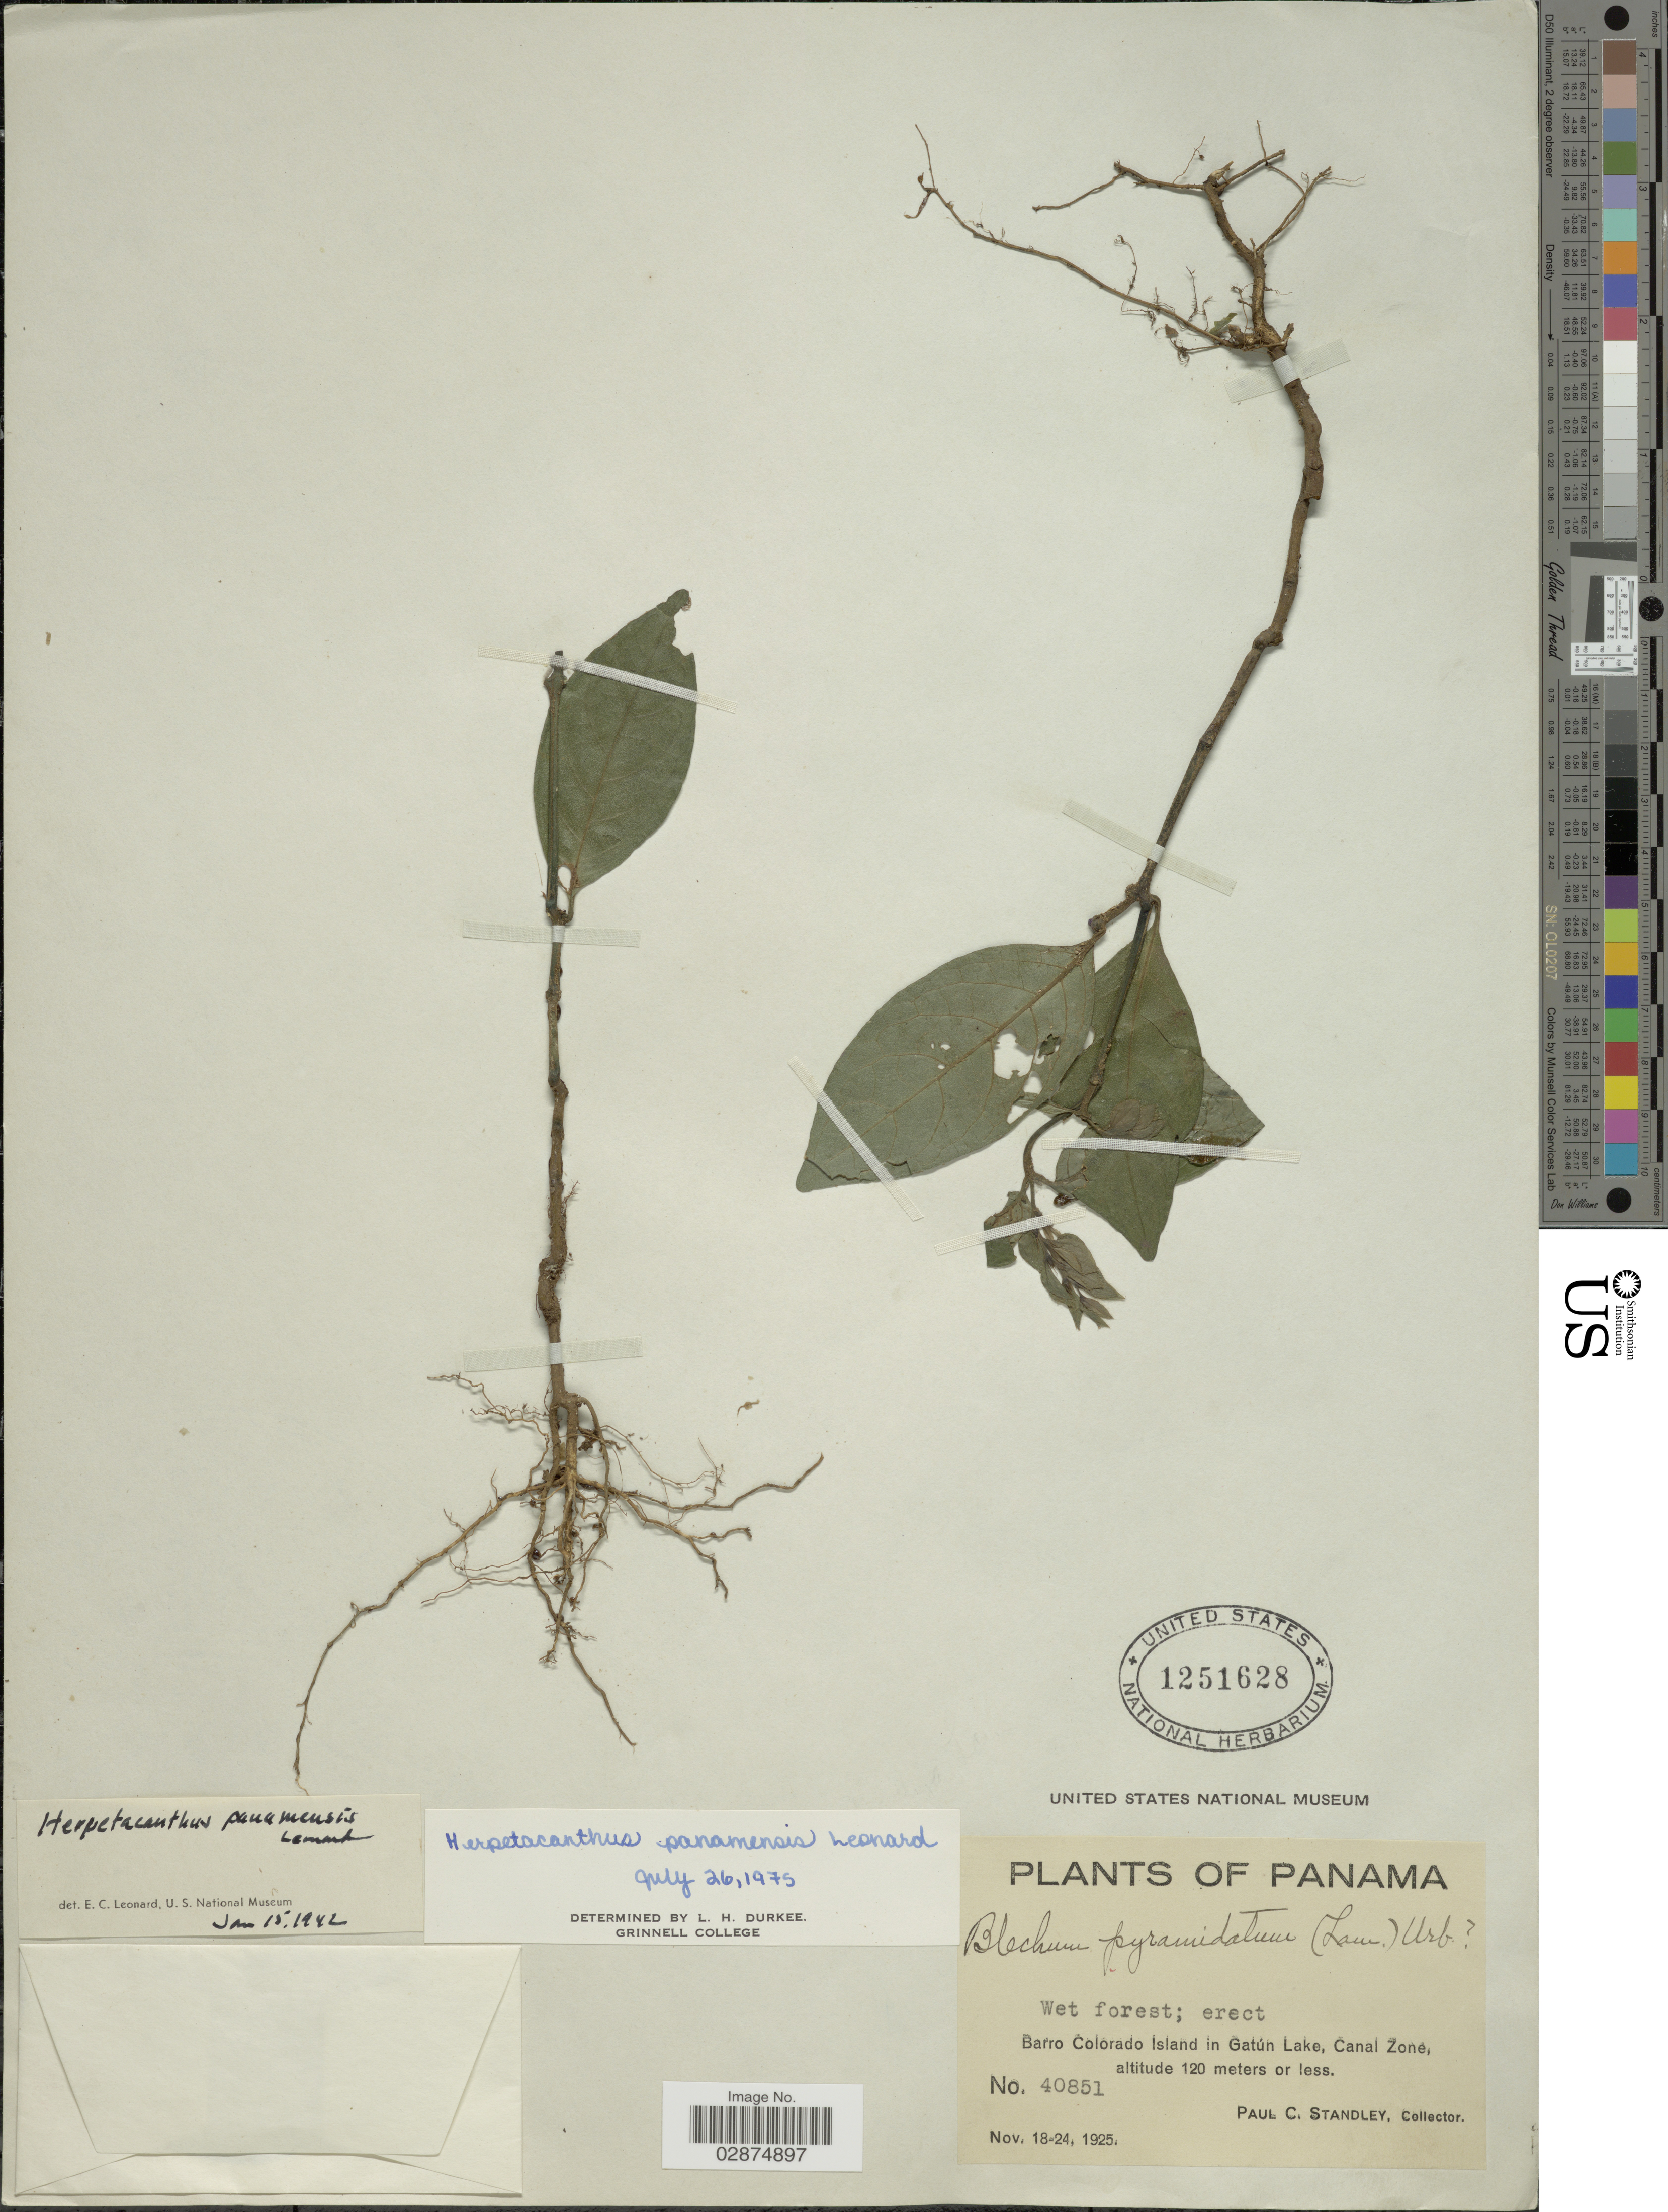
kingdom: Plantae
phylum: Tracheophyta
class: Magnoliopsida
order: Lamiales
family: Acanthaceae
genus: Herpetacanthus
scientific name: Herpetacanthus panamensis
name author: Leonard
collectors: P. C. Standley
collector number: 40851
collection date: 1925-11-18/1925-11-24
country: Panama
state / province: Panamá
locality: Berro Colorado Island in Gatún Lake, Canal Zone.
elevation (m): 120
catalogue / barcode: US 1251628